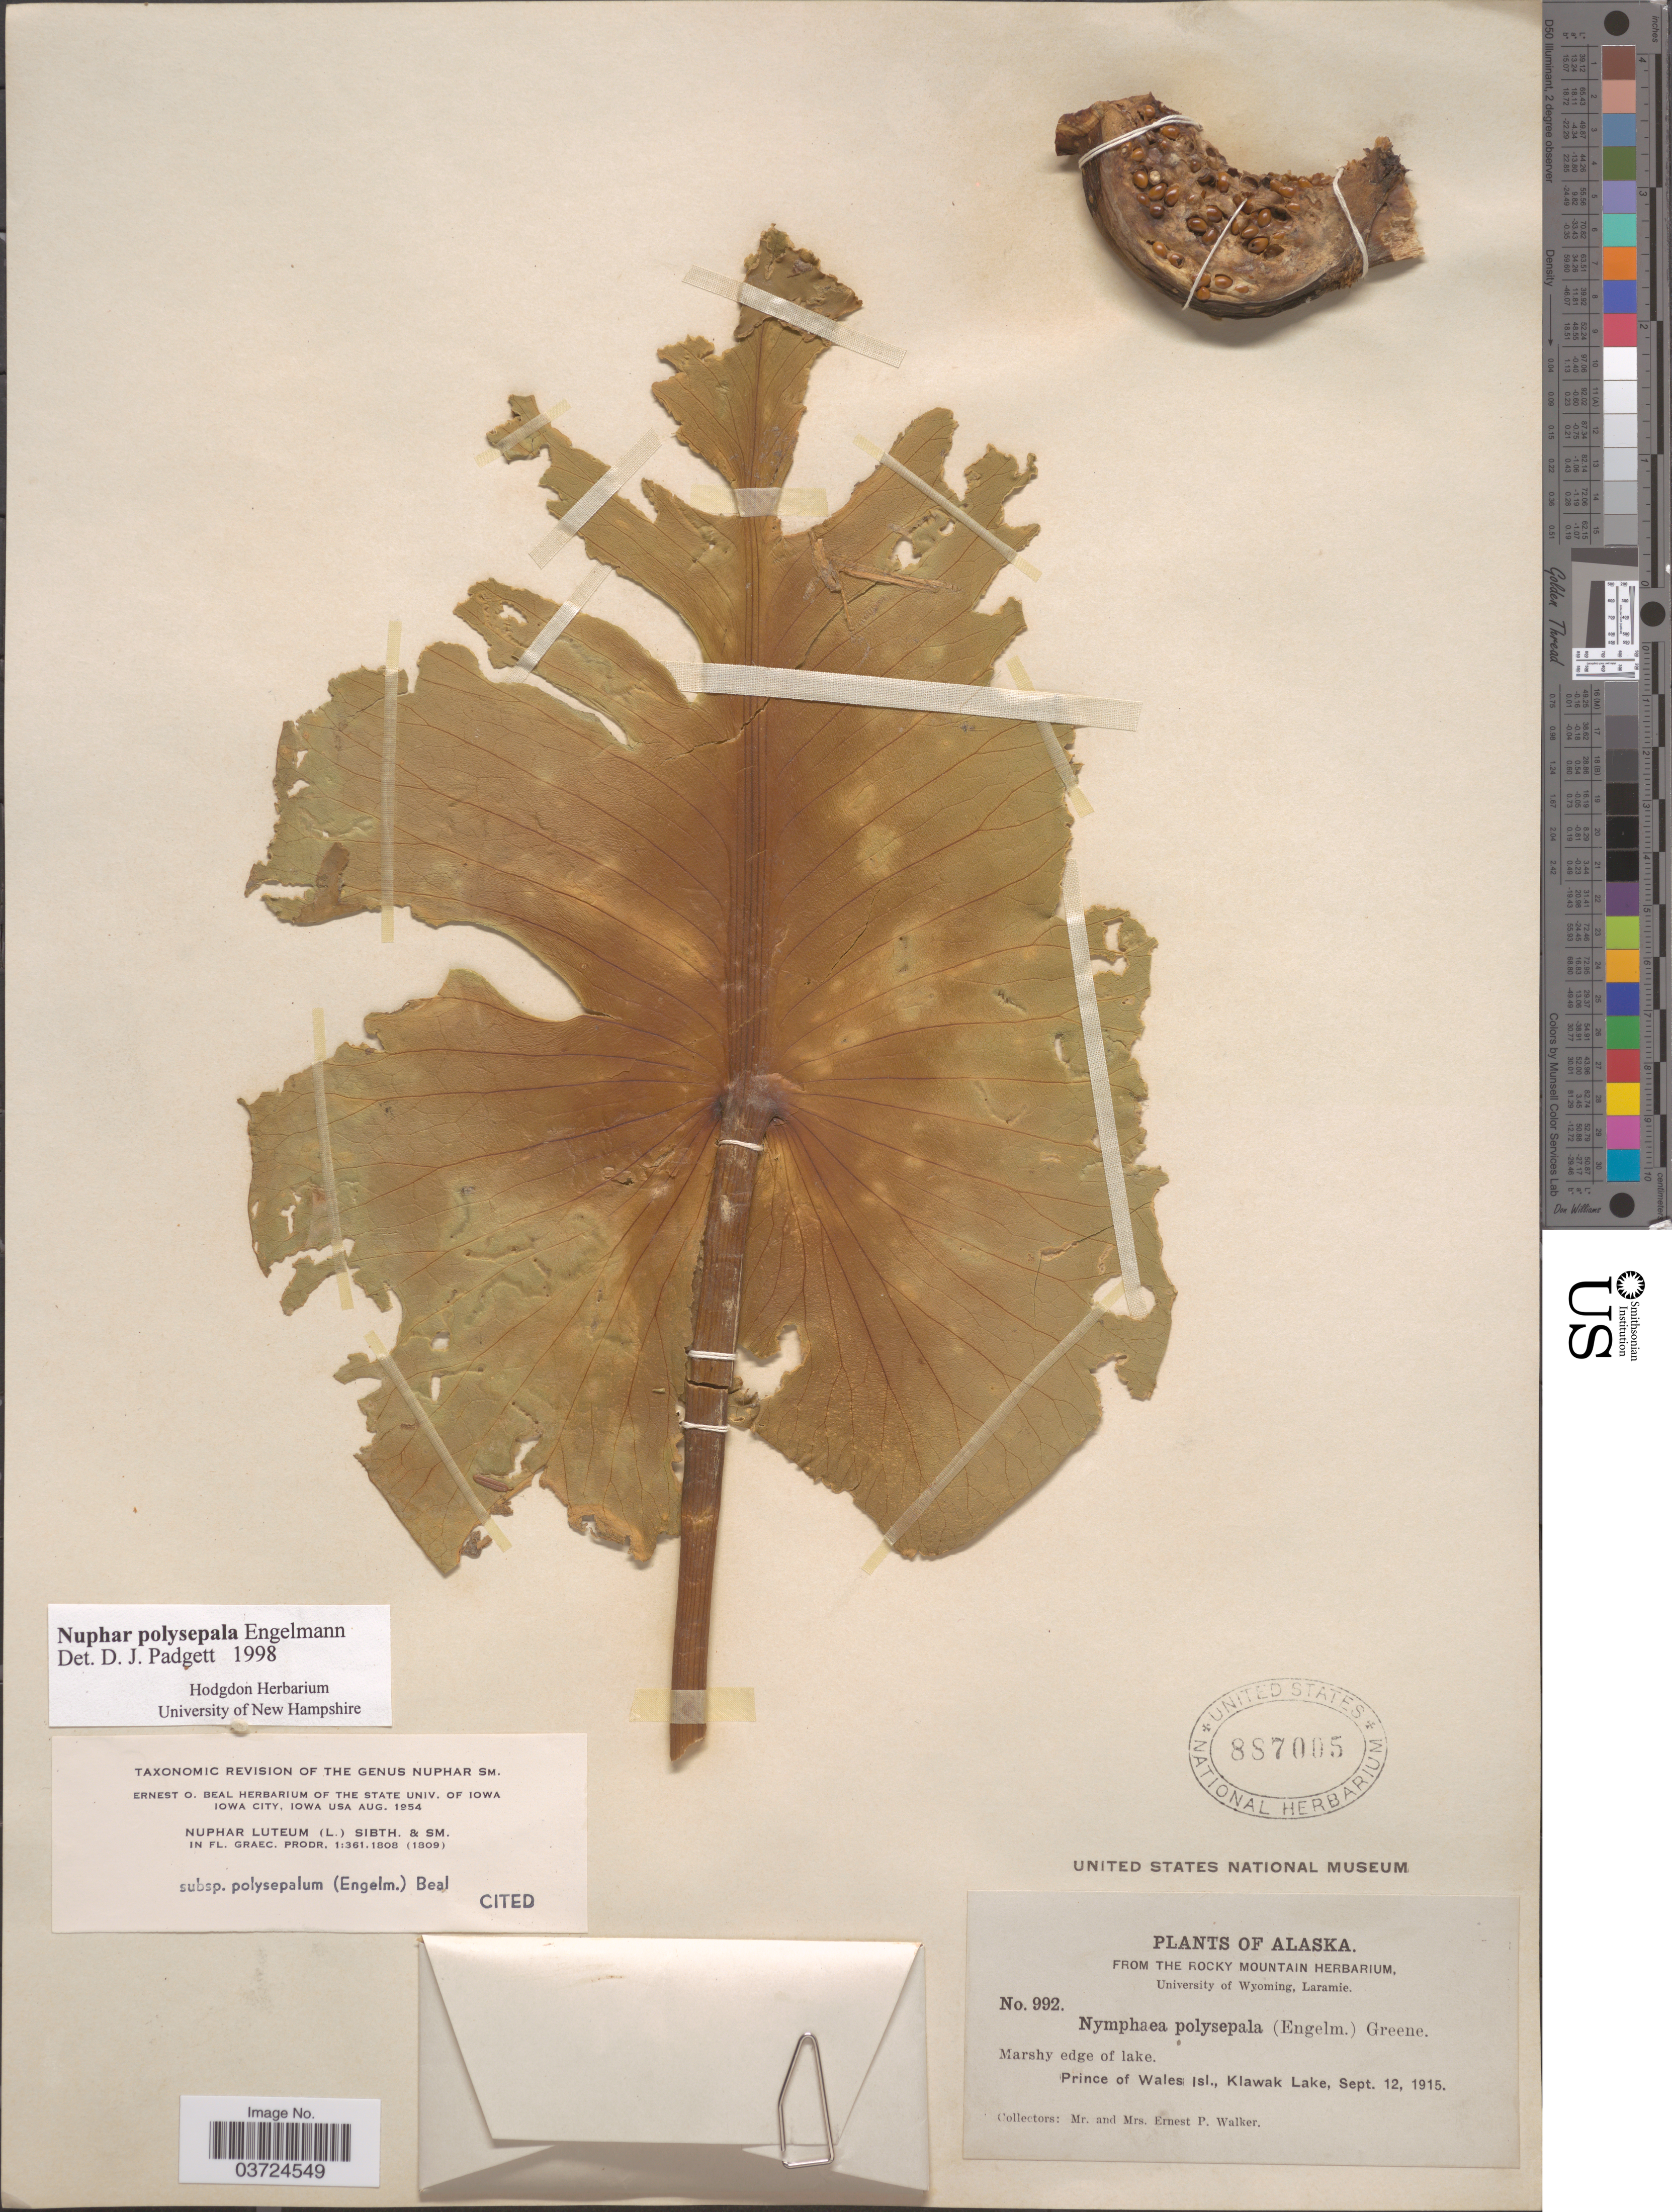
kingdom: Plantae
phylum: Tracheophyta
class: Magnoliopsida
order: Nymphaeales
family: Nymphaeaceae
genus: Nuphar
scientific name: Nuphar polysepala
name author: Englem.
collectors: E. P. Walker & E. Walker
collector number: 992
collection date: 1915-09-12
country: United States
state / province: Alaska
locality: Prince of Wales Isl., Klawak Lake.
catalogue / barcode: US 887005